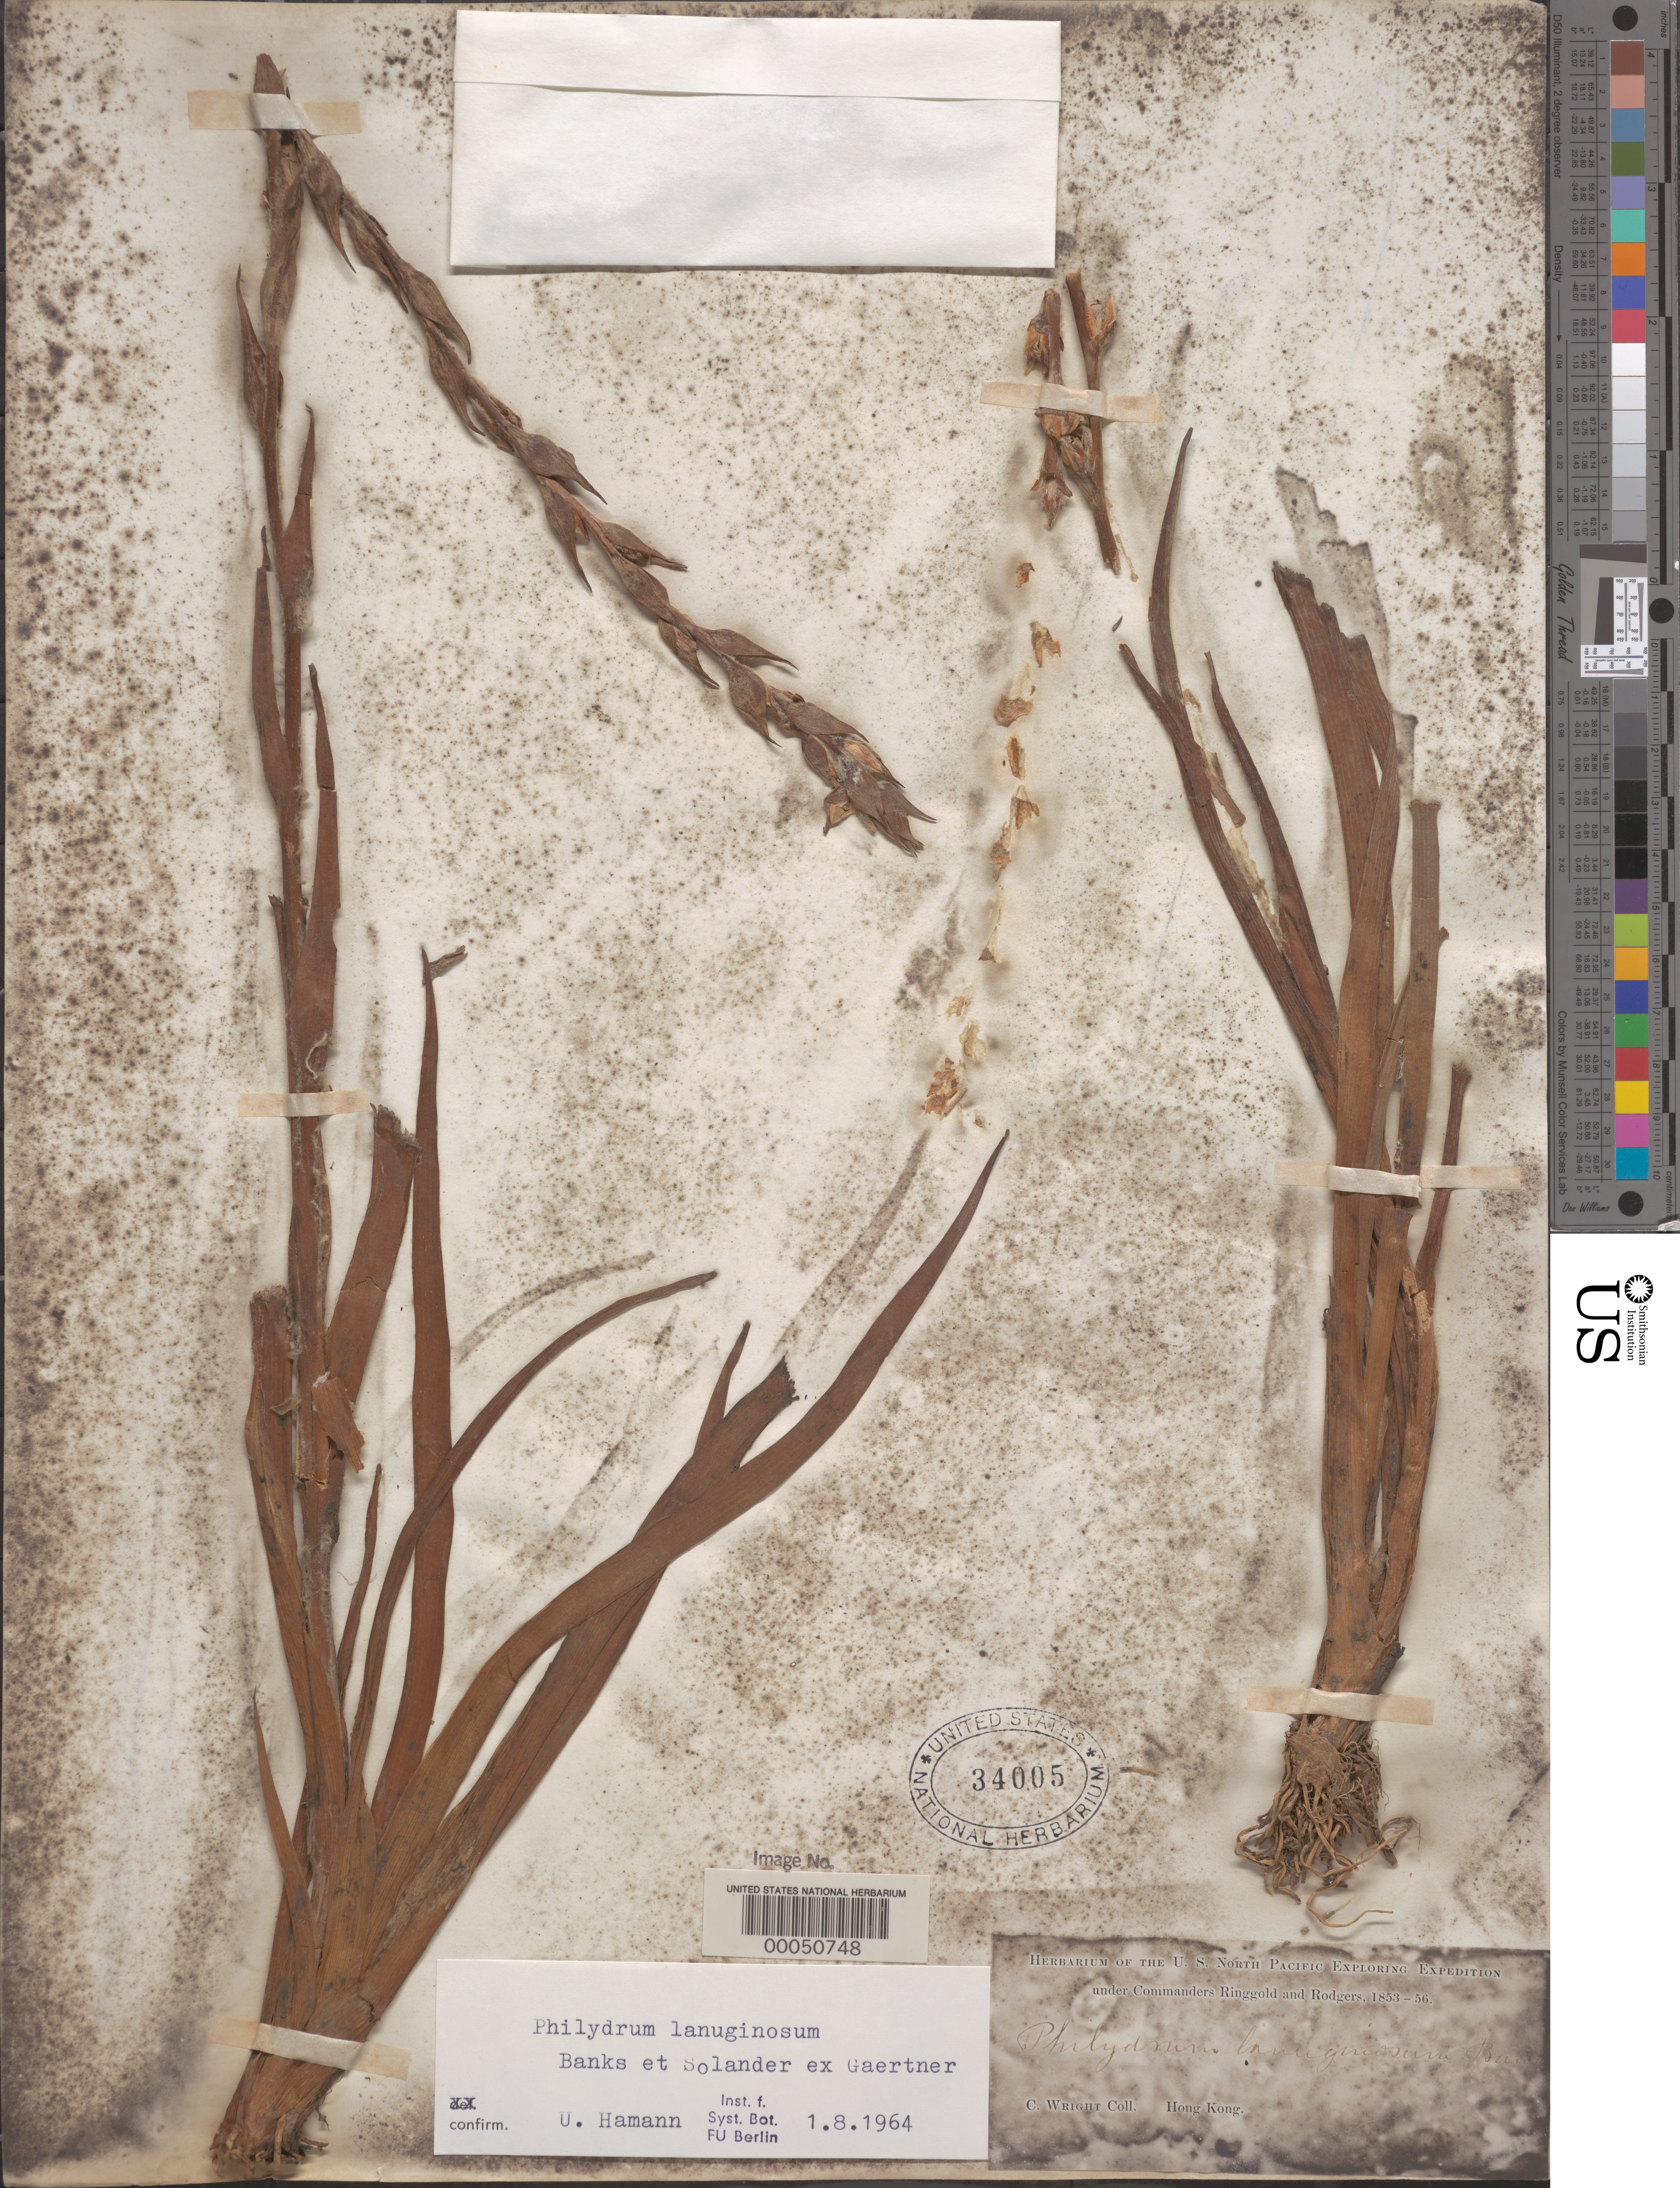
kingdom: Plantae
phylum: Tracheophyta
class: Liliopsida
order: Commelinales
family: Philydraceae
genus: Philydrum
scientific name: Philydrum lanuginosum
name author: Banks & Sol. ex Gaertn.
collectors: C. Wright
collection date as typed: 1853 to -- -- 1856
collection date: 1853/1856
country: Guam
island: Guam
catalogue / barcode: US 34005